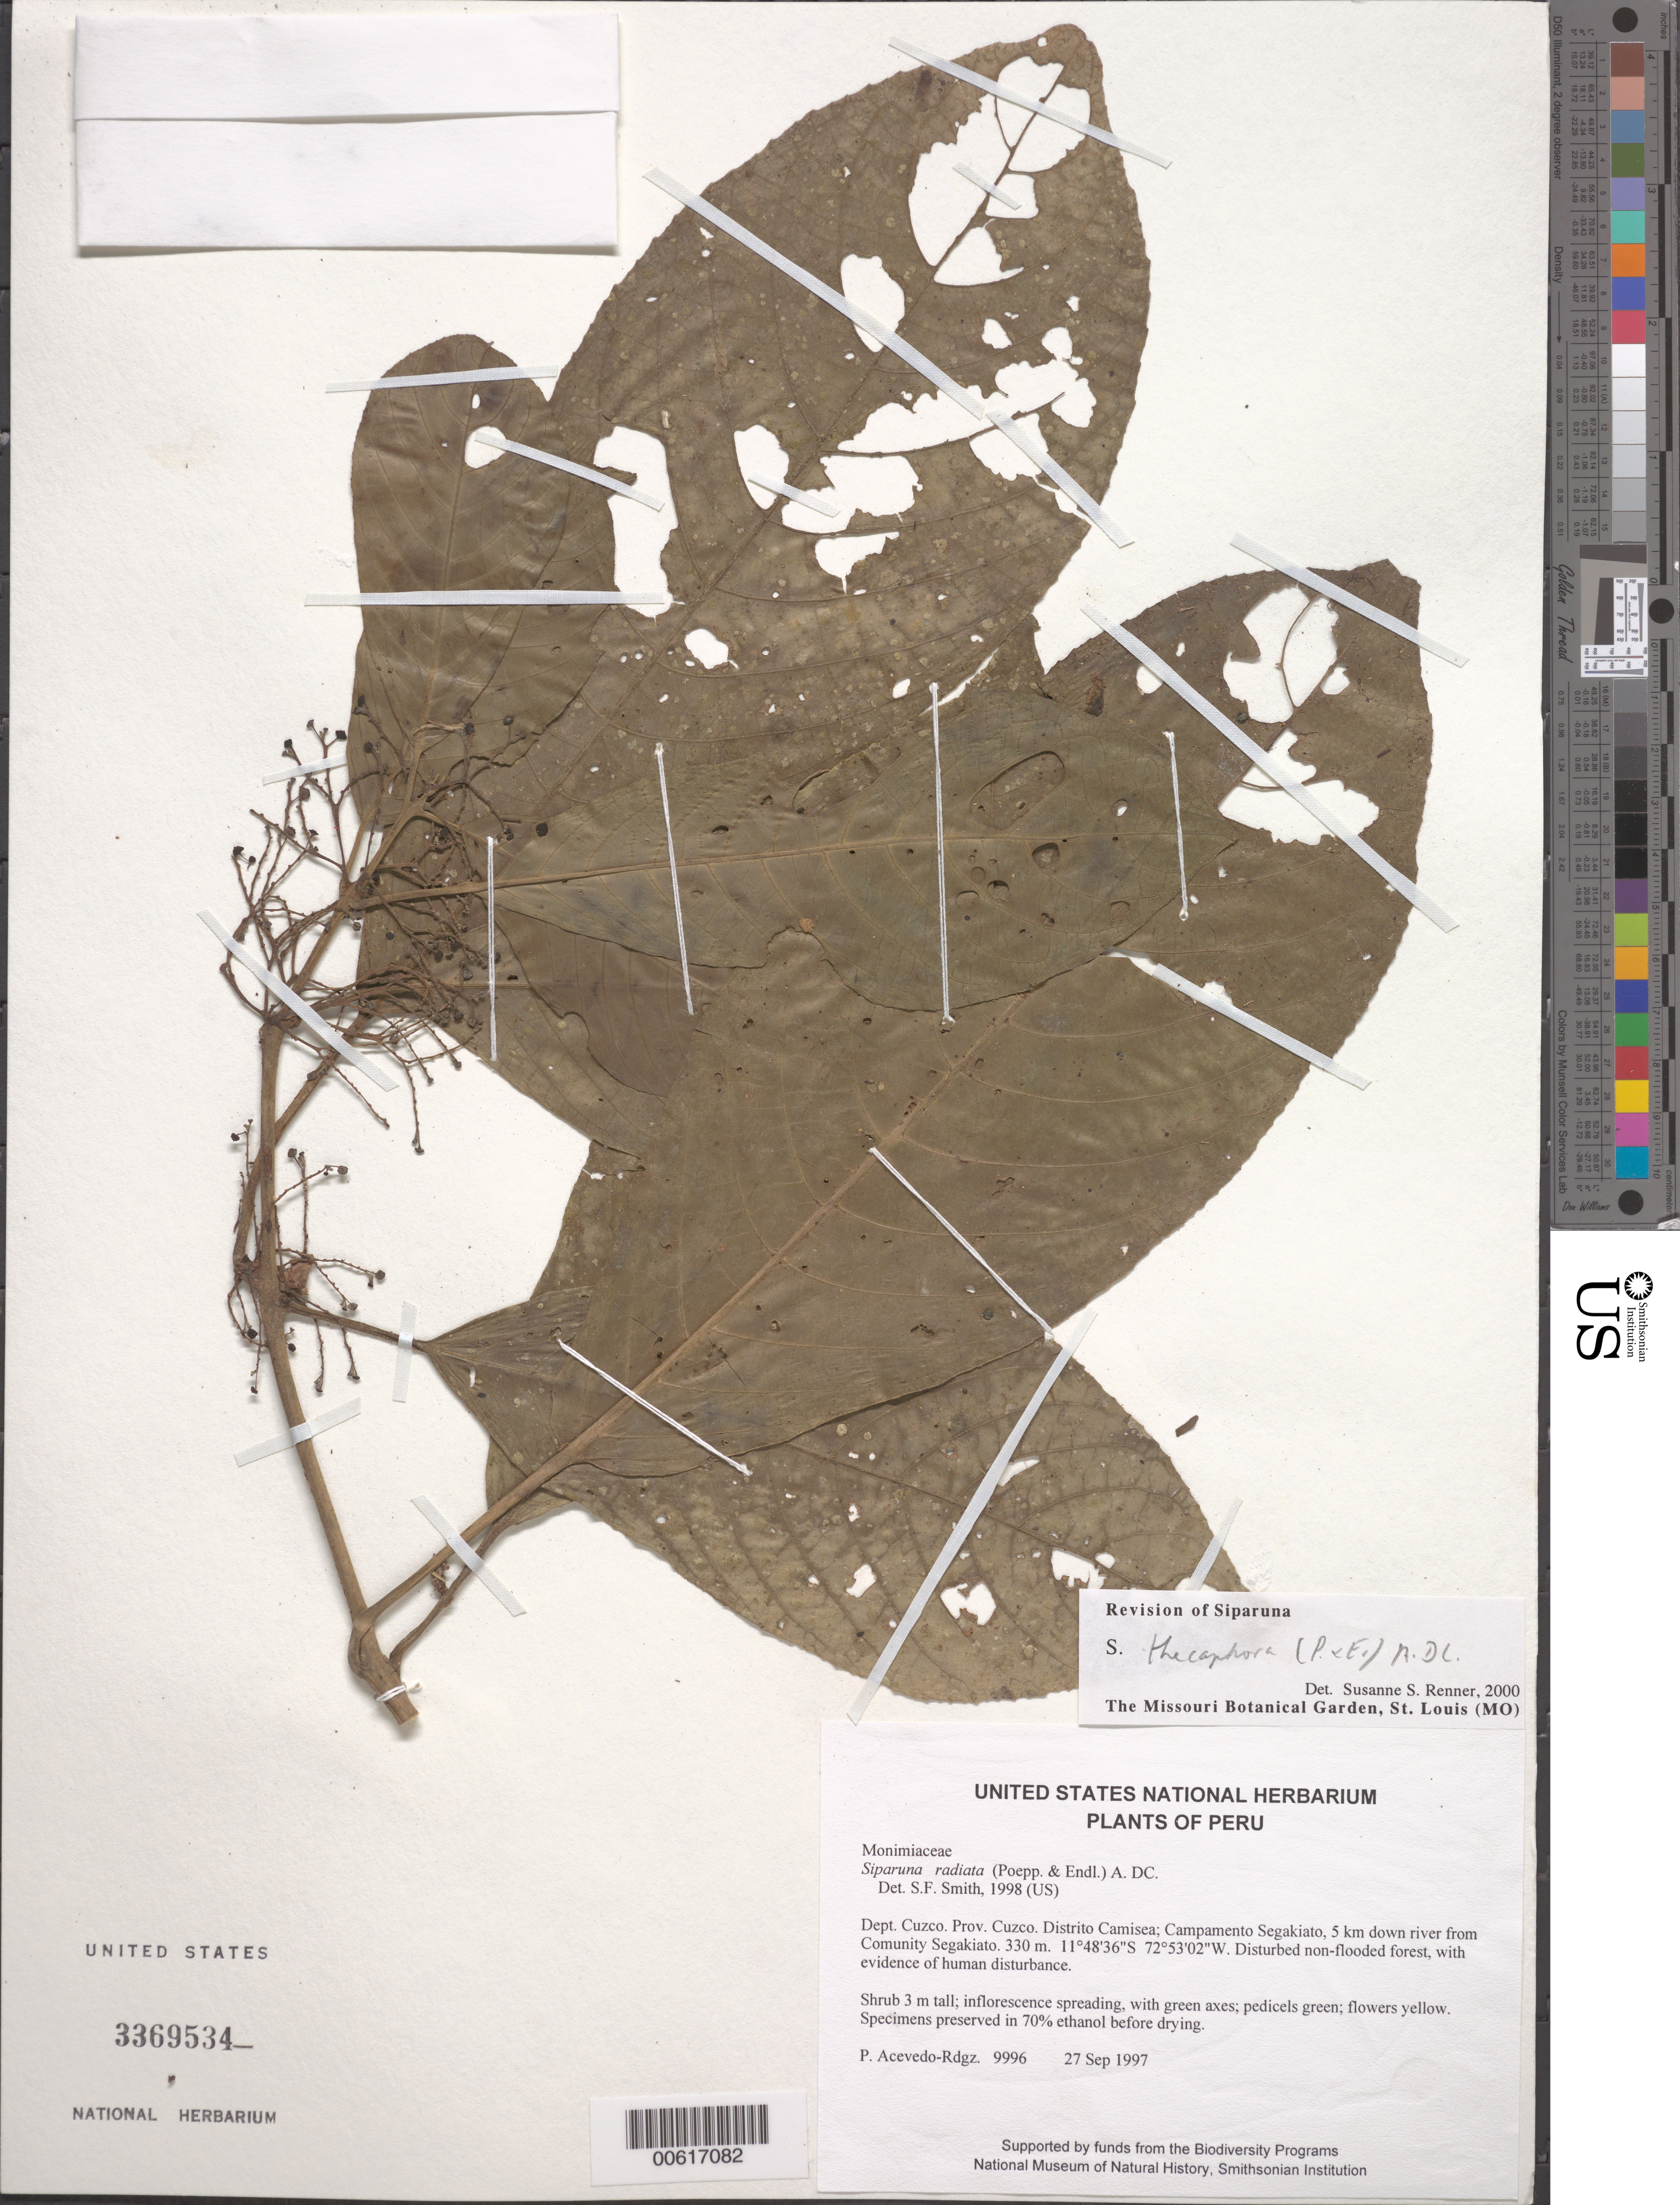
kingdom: Plantae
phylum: Tracheophyta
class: Magnoliopsida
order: Laurales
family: Siparunaceae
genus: Siparuna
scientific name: Siparuna thecaphora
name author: (Poepp. & Endl.) A. DC.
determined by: Renner, S. S.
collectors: P. Acevedo-Rodr.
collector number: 9996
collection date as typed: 27 Sep 1997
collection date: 1997-09-27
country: Peru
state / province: Cusco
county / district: Cusco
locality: Distrito Camisea; Campamento Segakiato, 5 km down river from Comunity Segakiato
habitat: Disturbed non-flooded forest, with evidence of human disturbance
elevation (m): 330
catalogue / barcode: US 3369534